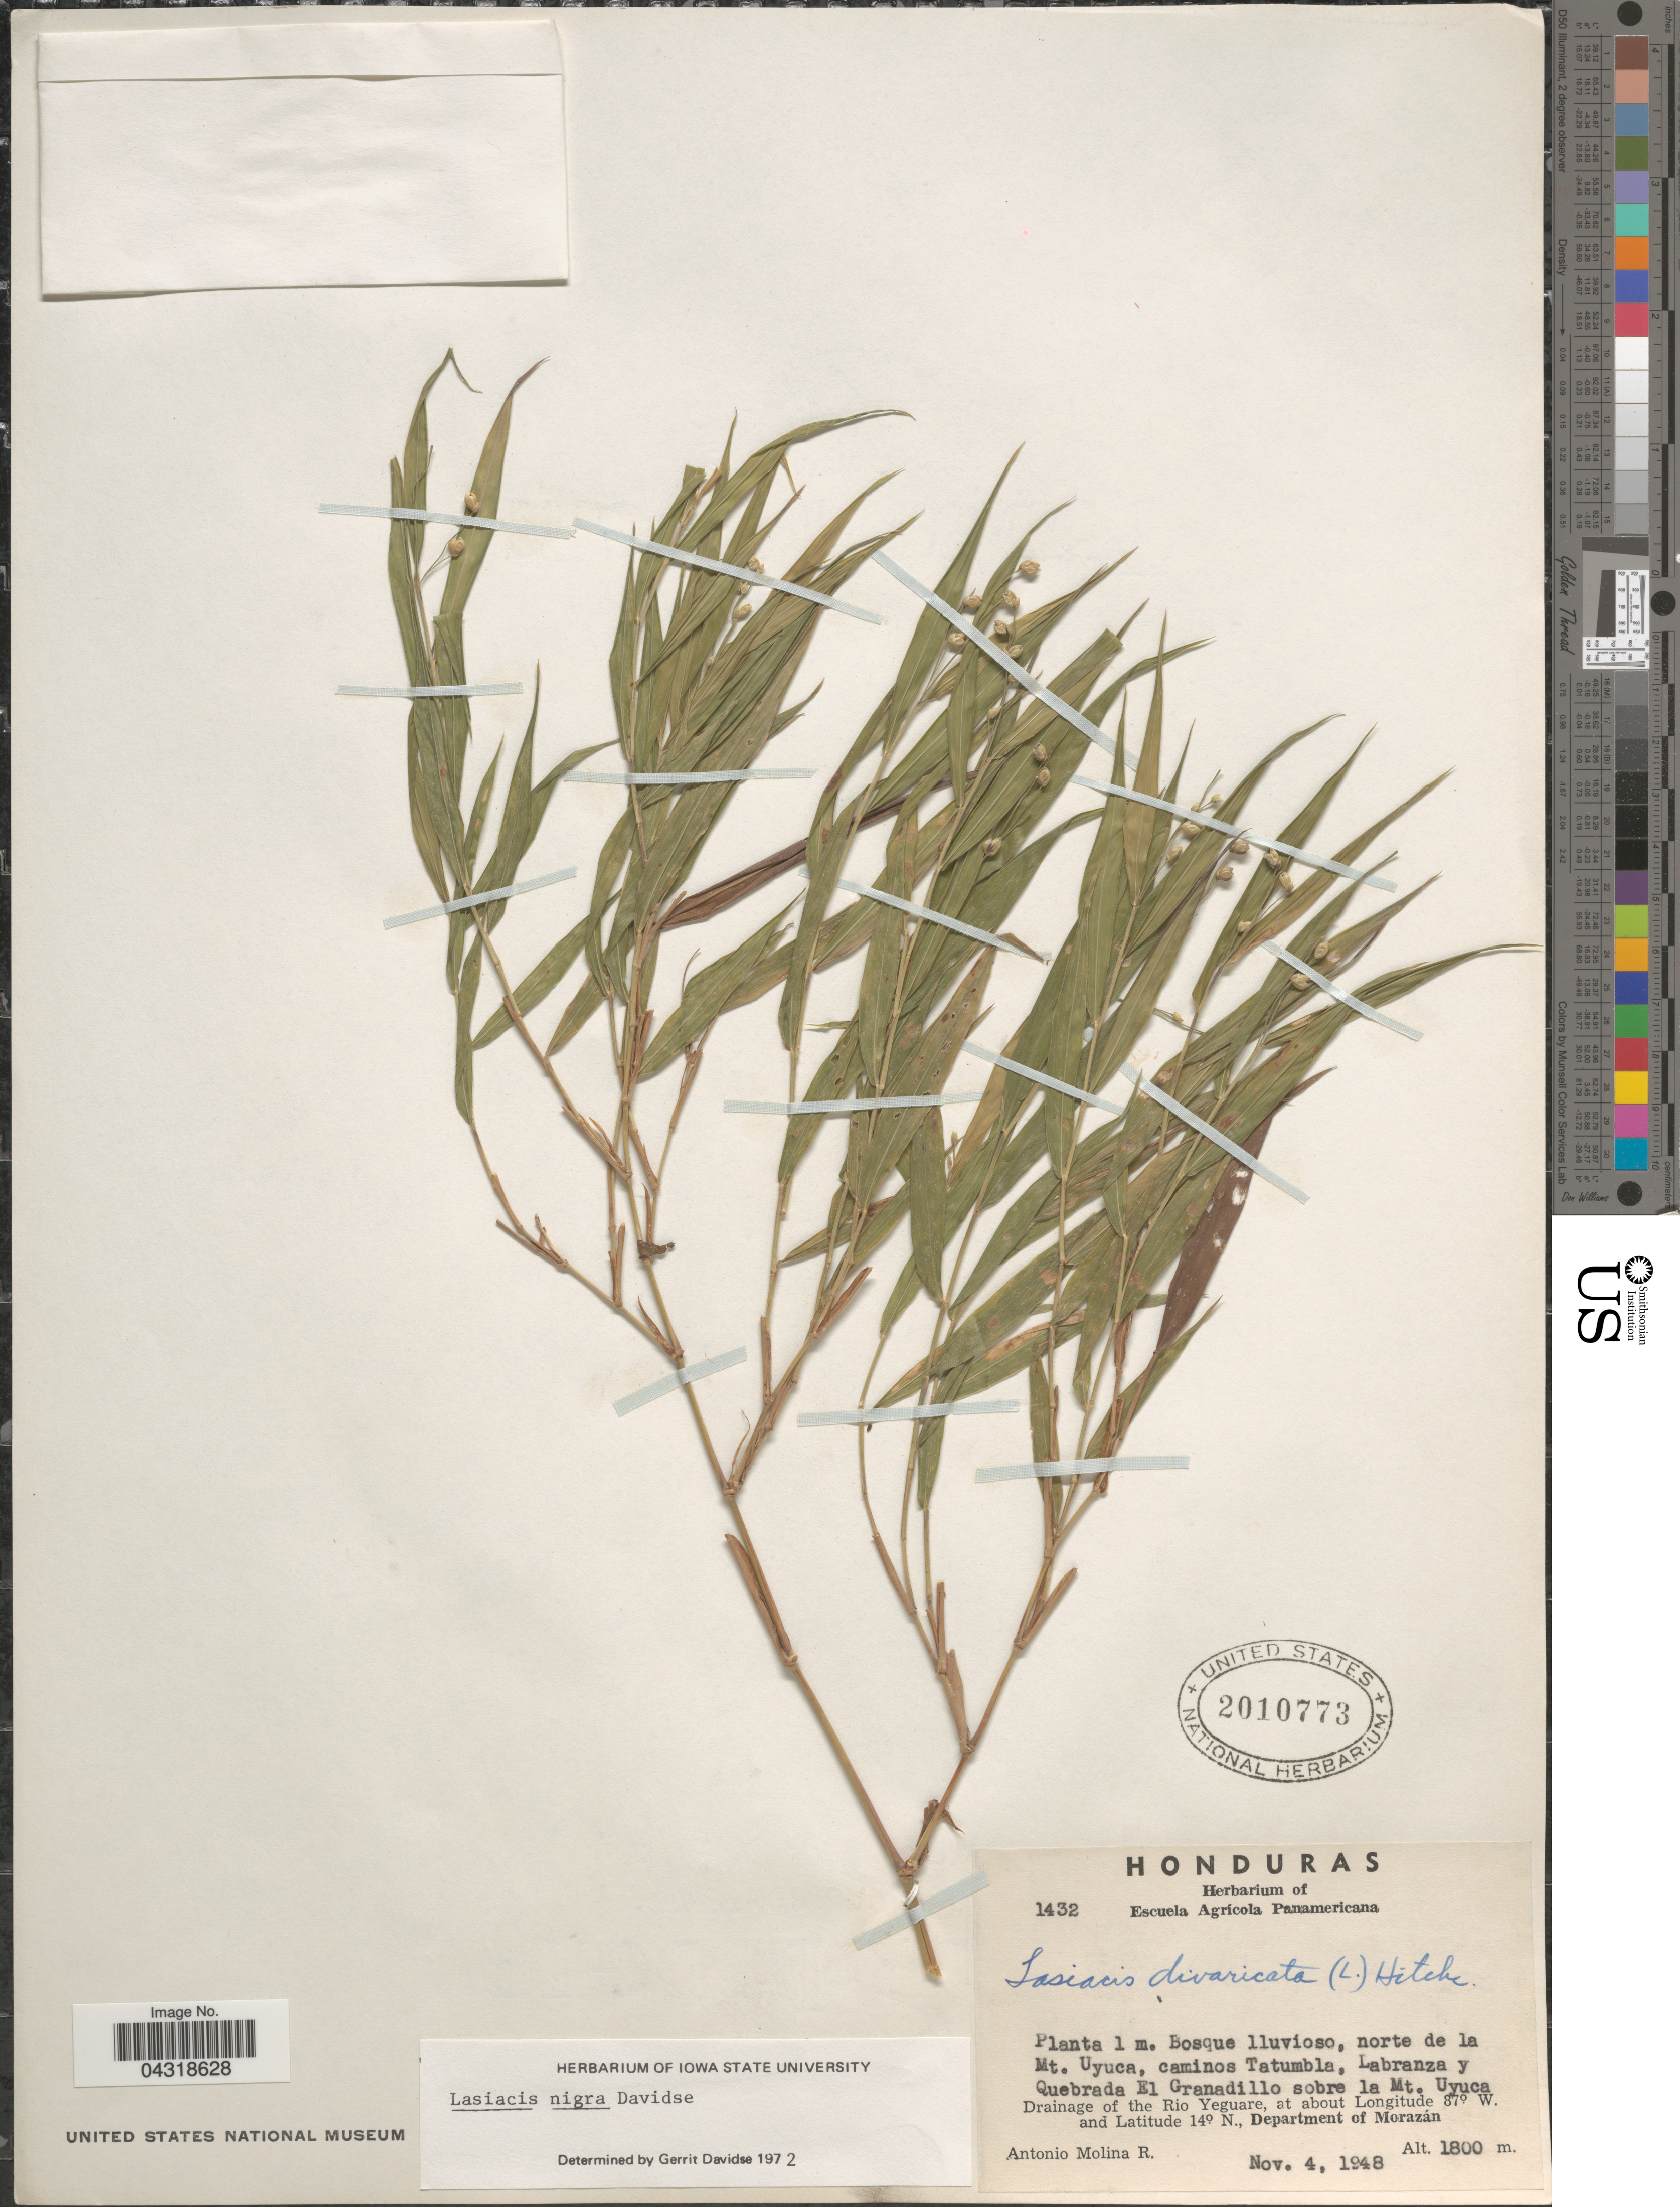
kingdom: Plantae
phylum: Tracheophyta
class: Liliopsida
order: Poales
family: Poaceae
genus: Lasiacis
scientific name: Lasiacis nigra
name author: Davidse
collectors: A. Molina R.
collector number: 1432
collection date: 1948-11-04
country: Honduras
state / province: Fco. Morazán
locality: Norte de la Mt. Uyuca, caminos Tatumbla, Labranza y Quebrada El Granadillo sobre la Mt. Uyuca. Drainage of the Rio Yeguare, Department of Morazán.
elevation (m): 1800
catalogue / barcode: US 2010773